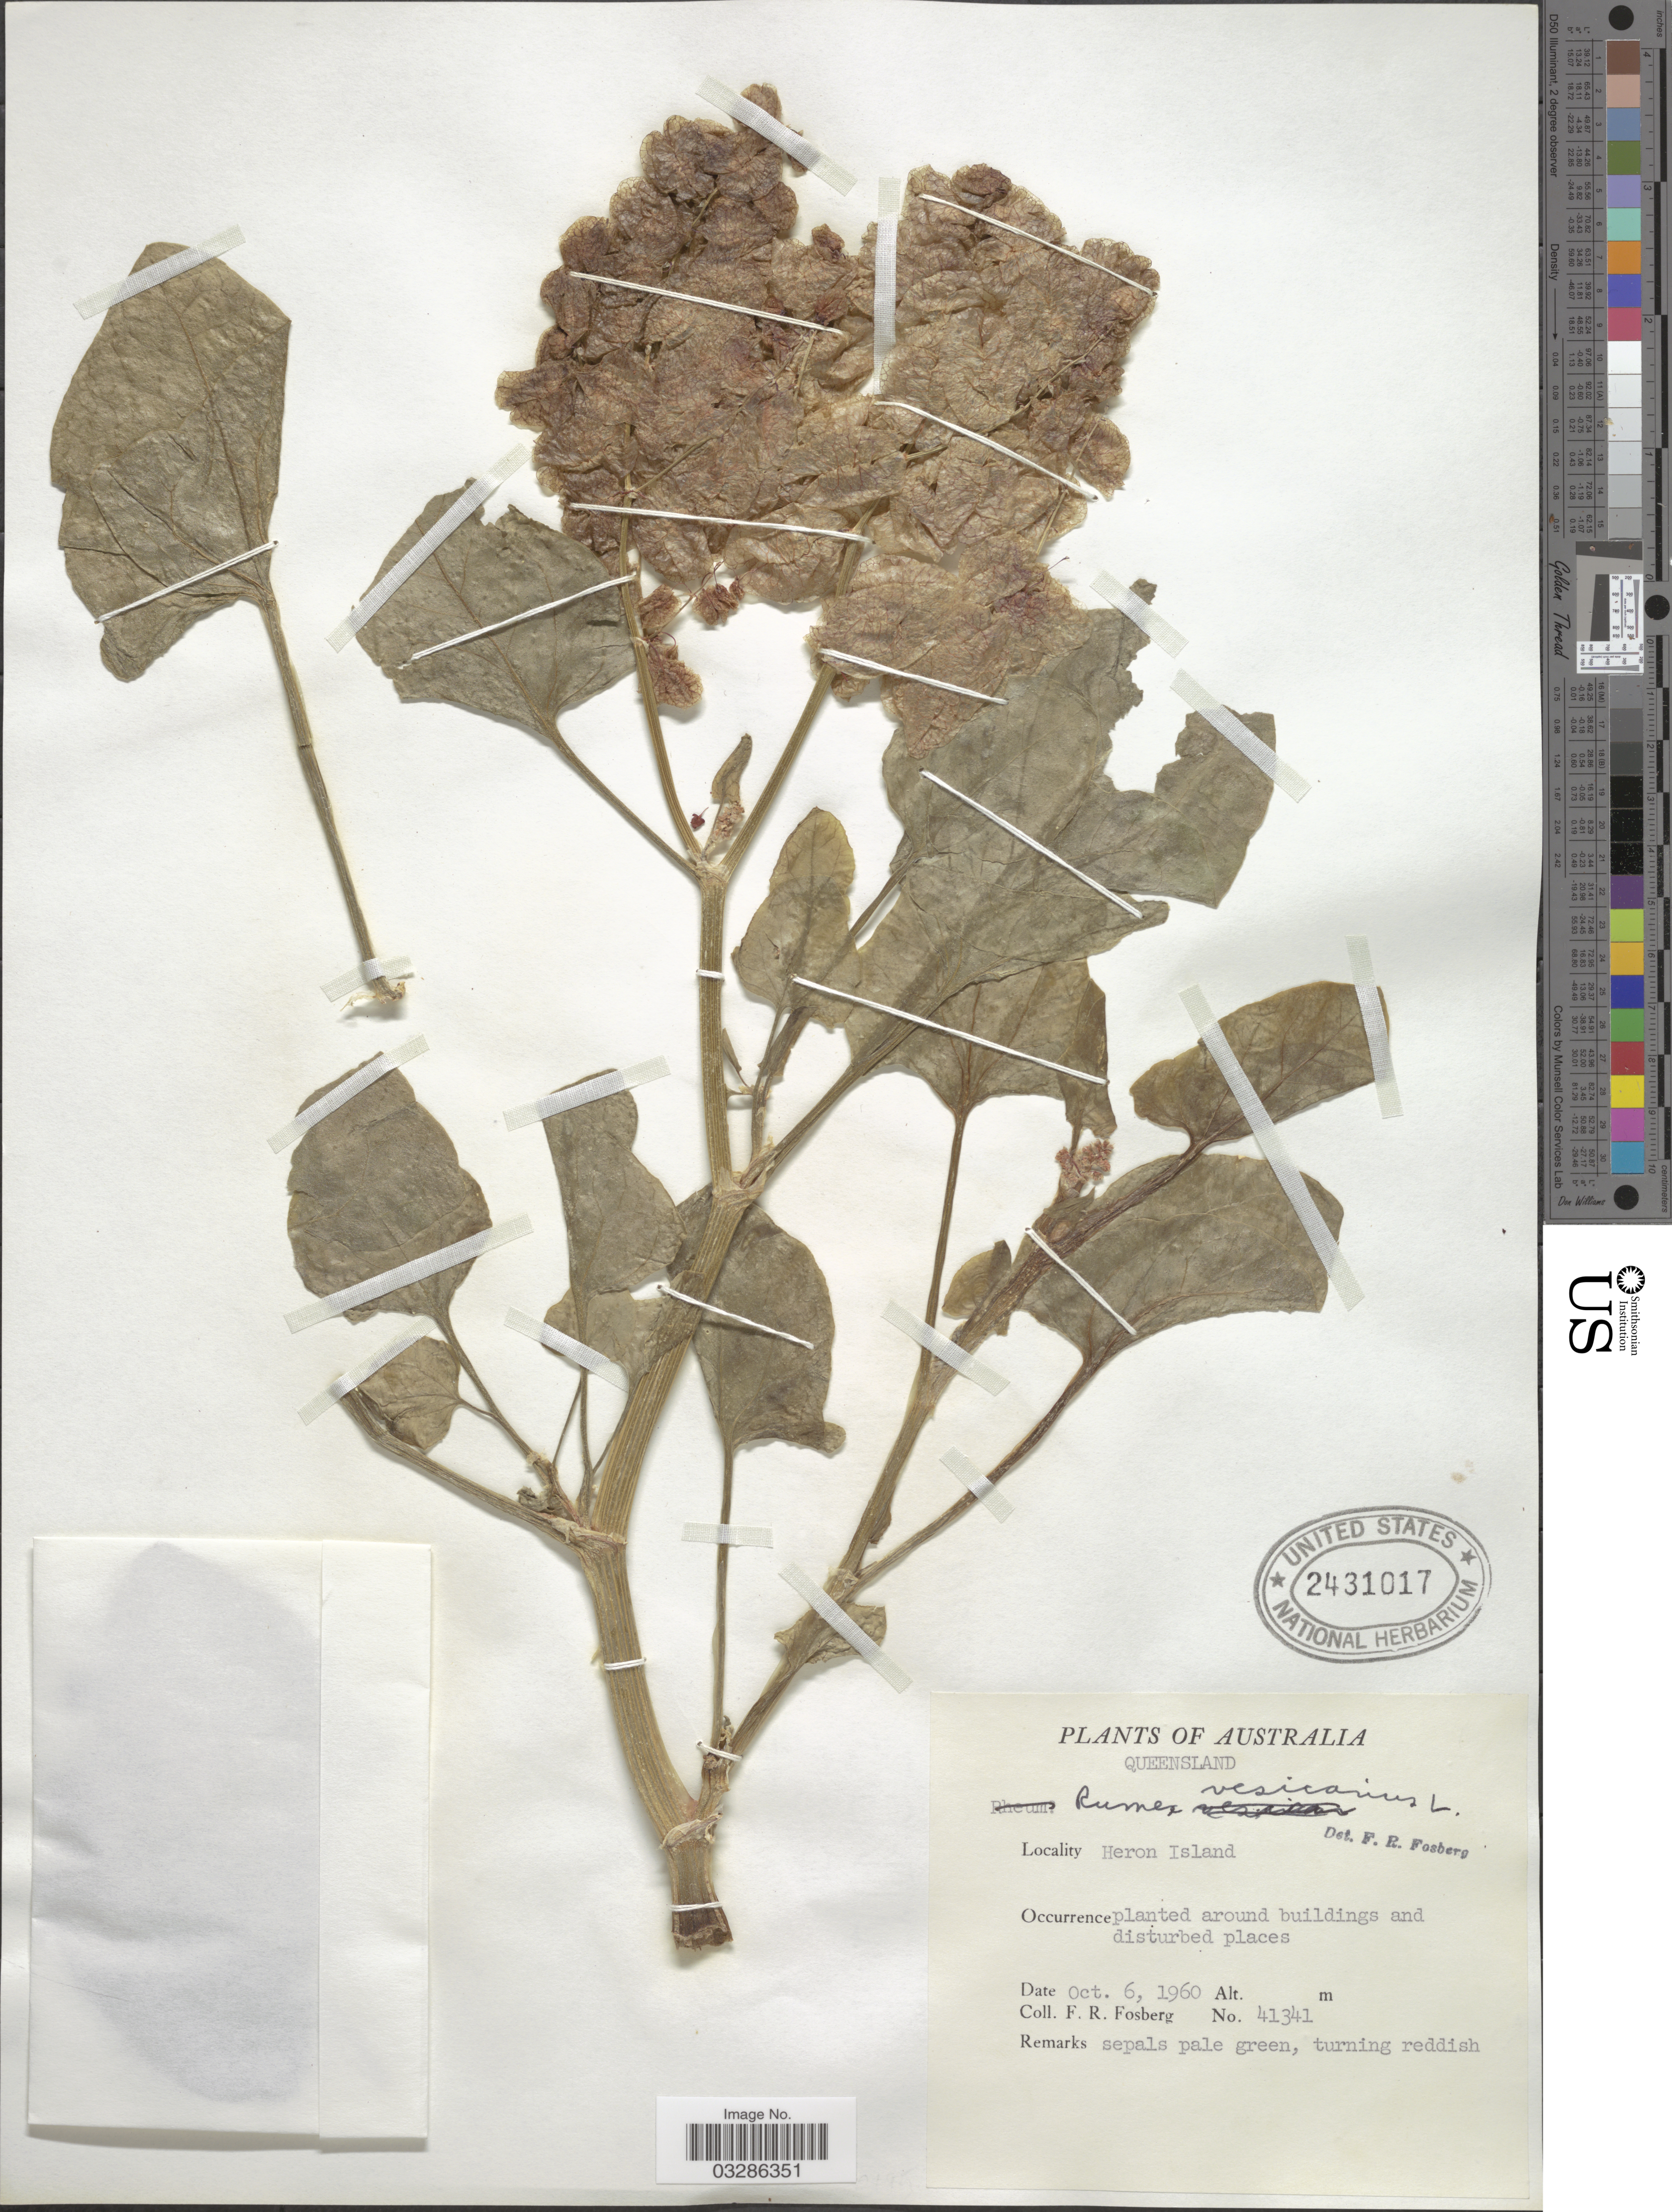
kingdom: Plantae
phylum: Tracheophyta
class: Magnoliopsida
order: Caryophyllales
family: Polygonaceae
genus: Rumex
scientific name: Rumex vesicarius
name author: L.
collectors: F. R. Fosberg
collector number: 41341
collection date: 1960-10-06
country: Australia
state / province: Queensland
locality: Heron Island.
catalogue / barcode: US 2431017